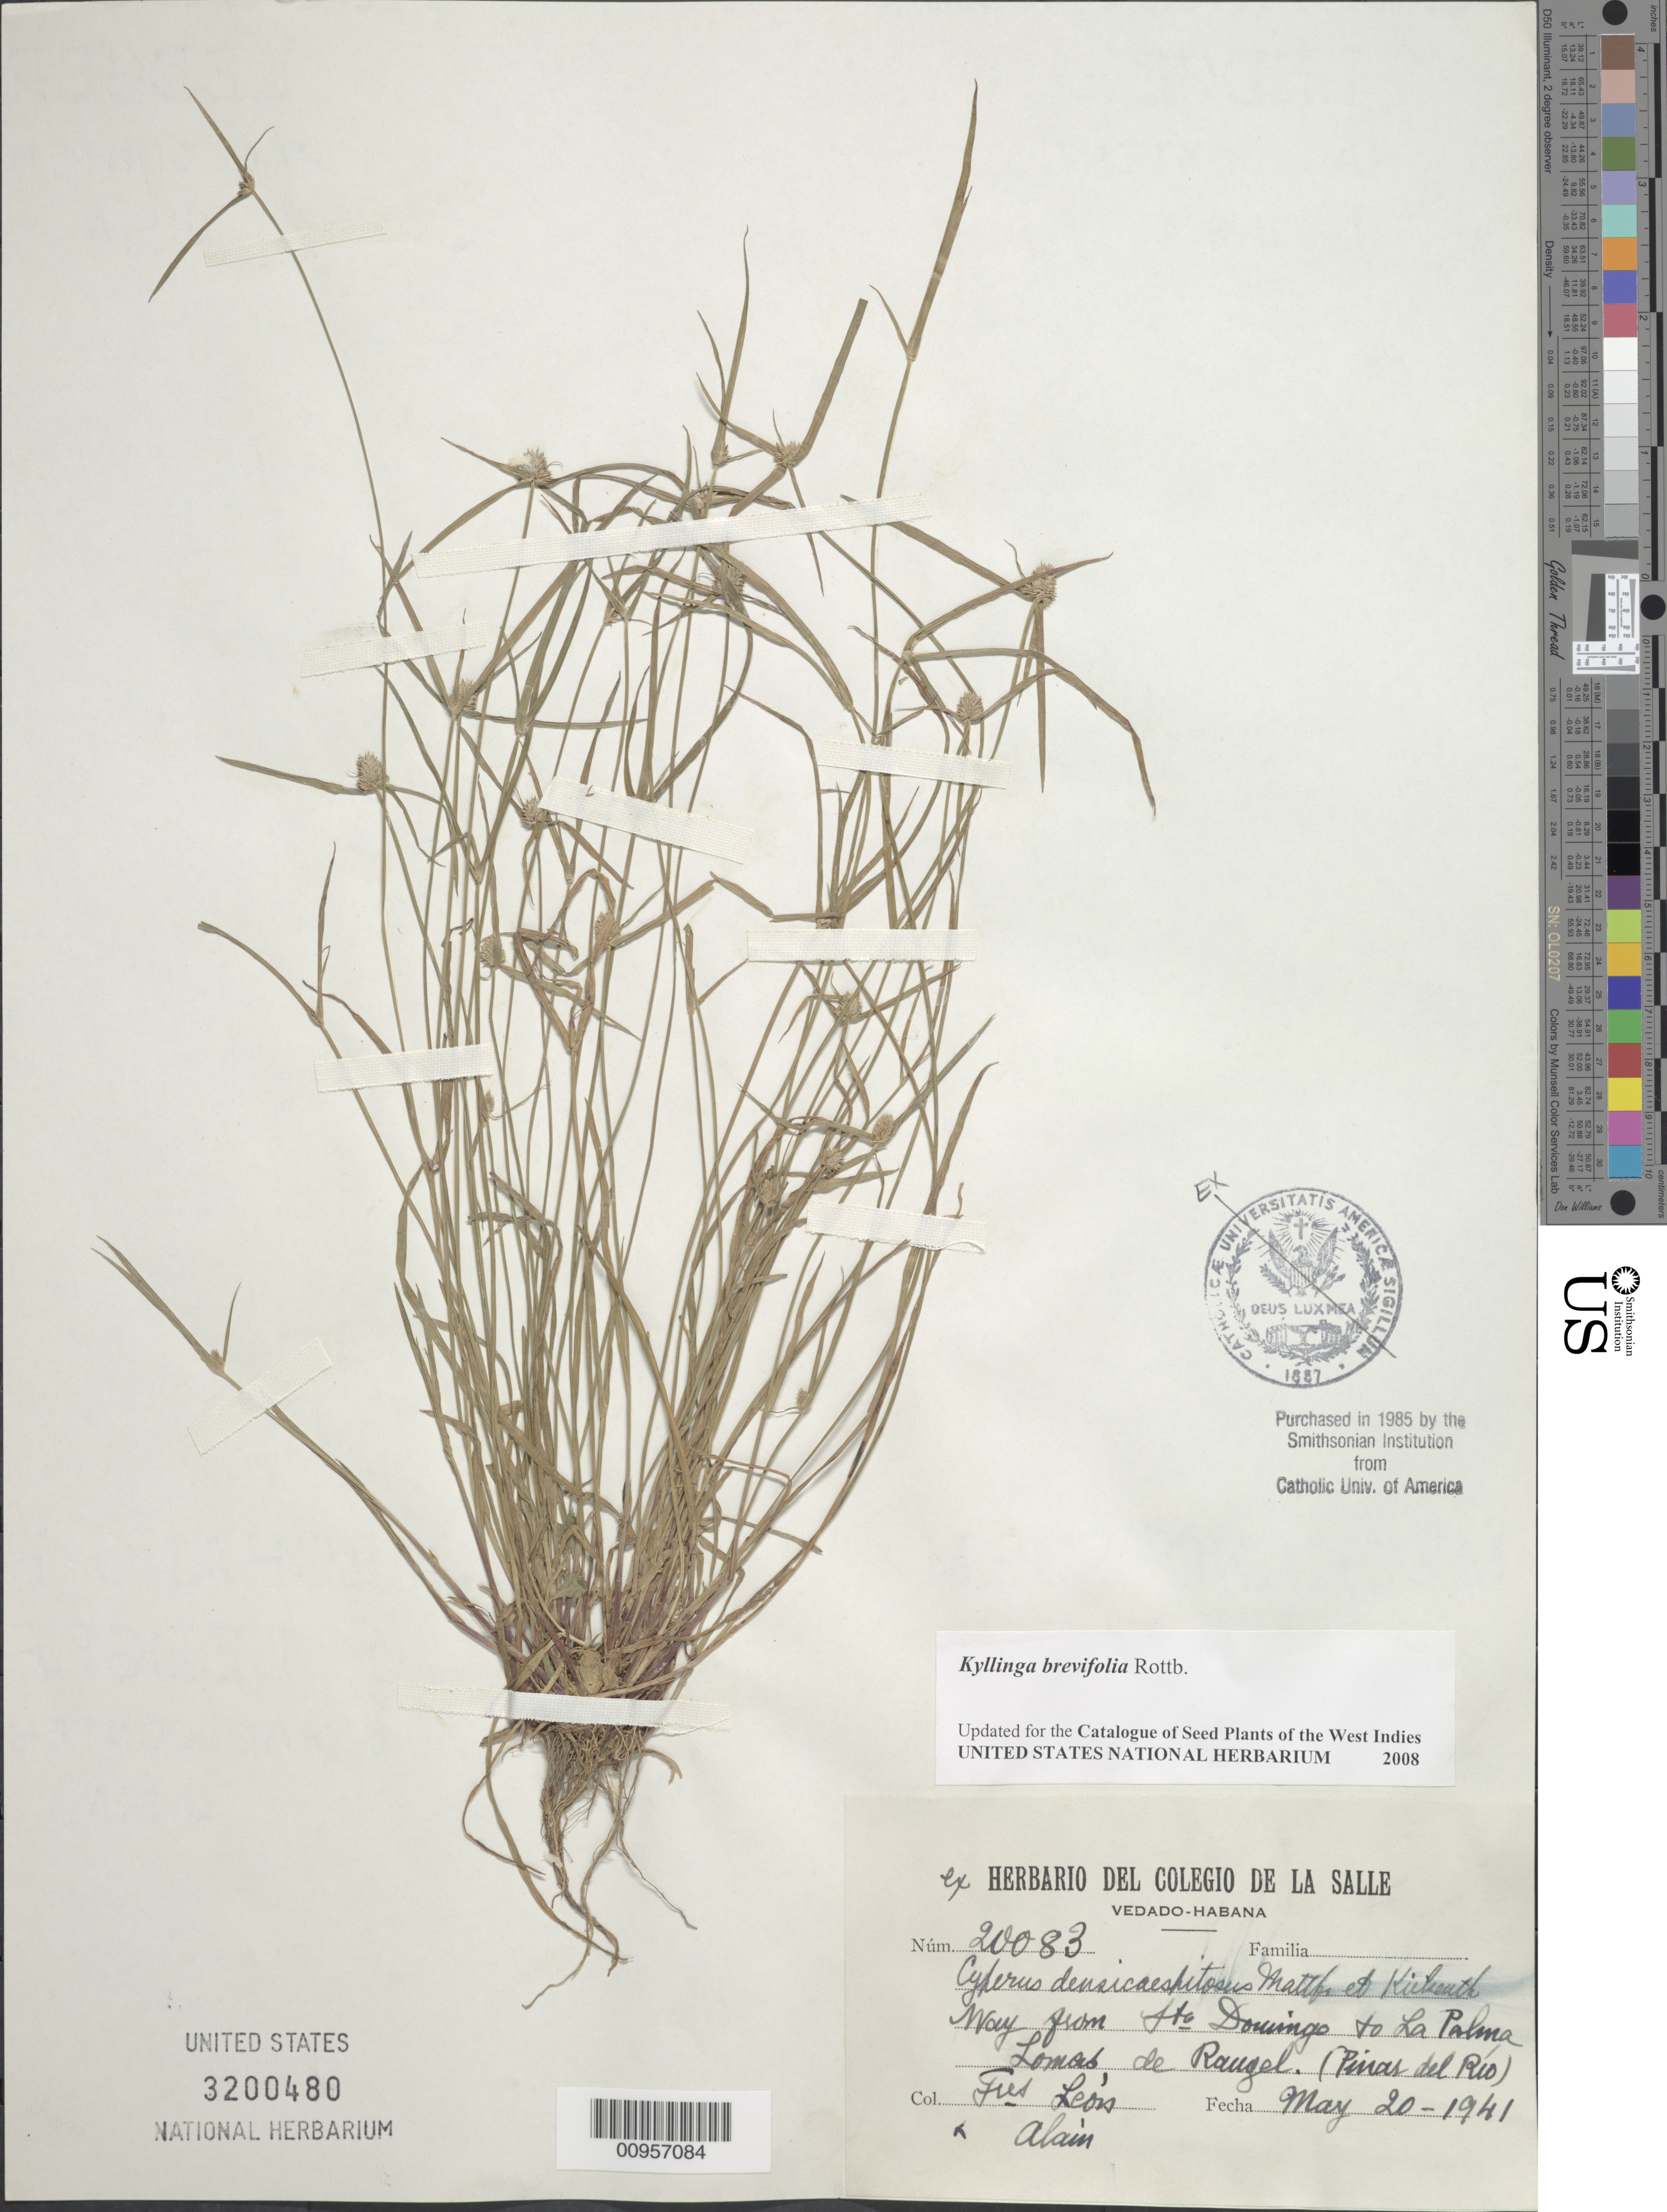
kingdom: Plantae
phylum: Tracheophyta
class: Liliopsida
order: Poales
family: Cyperaceae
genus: Cyperus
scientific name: Cyperus hortensis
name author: (Salzm. ex Steud.) Dorr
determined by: Strong, Mark T., (BOT), Smithsonian Institution - National Museum of Natural History (UNITED STATES)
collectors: Bro. León & A. H. Liogier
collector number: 20083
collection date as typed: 20 May 1941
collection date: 1941-05-20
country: Cuba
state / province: Pinar del Rio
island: Cuba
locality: From Santo Domingo to La Palma Lomad de Raugel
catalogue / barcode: US 3200480